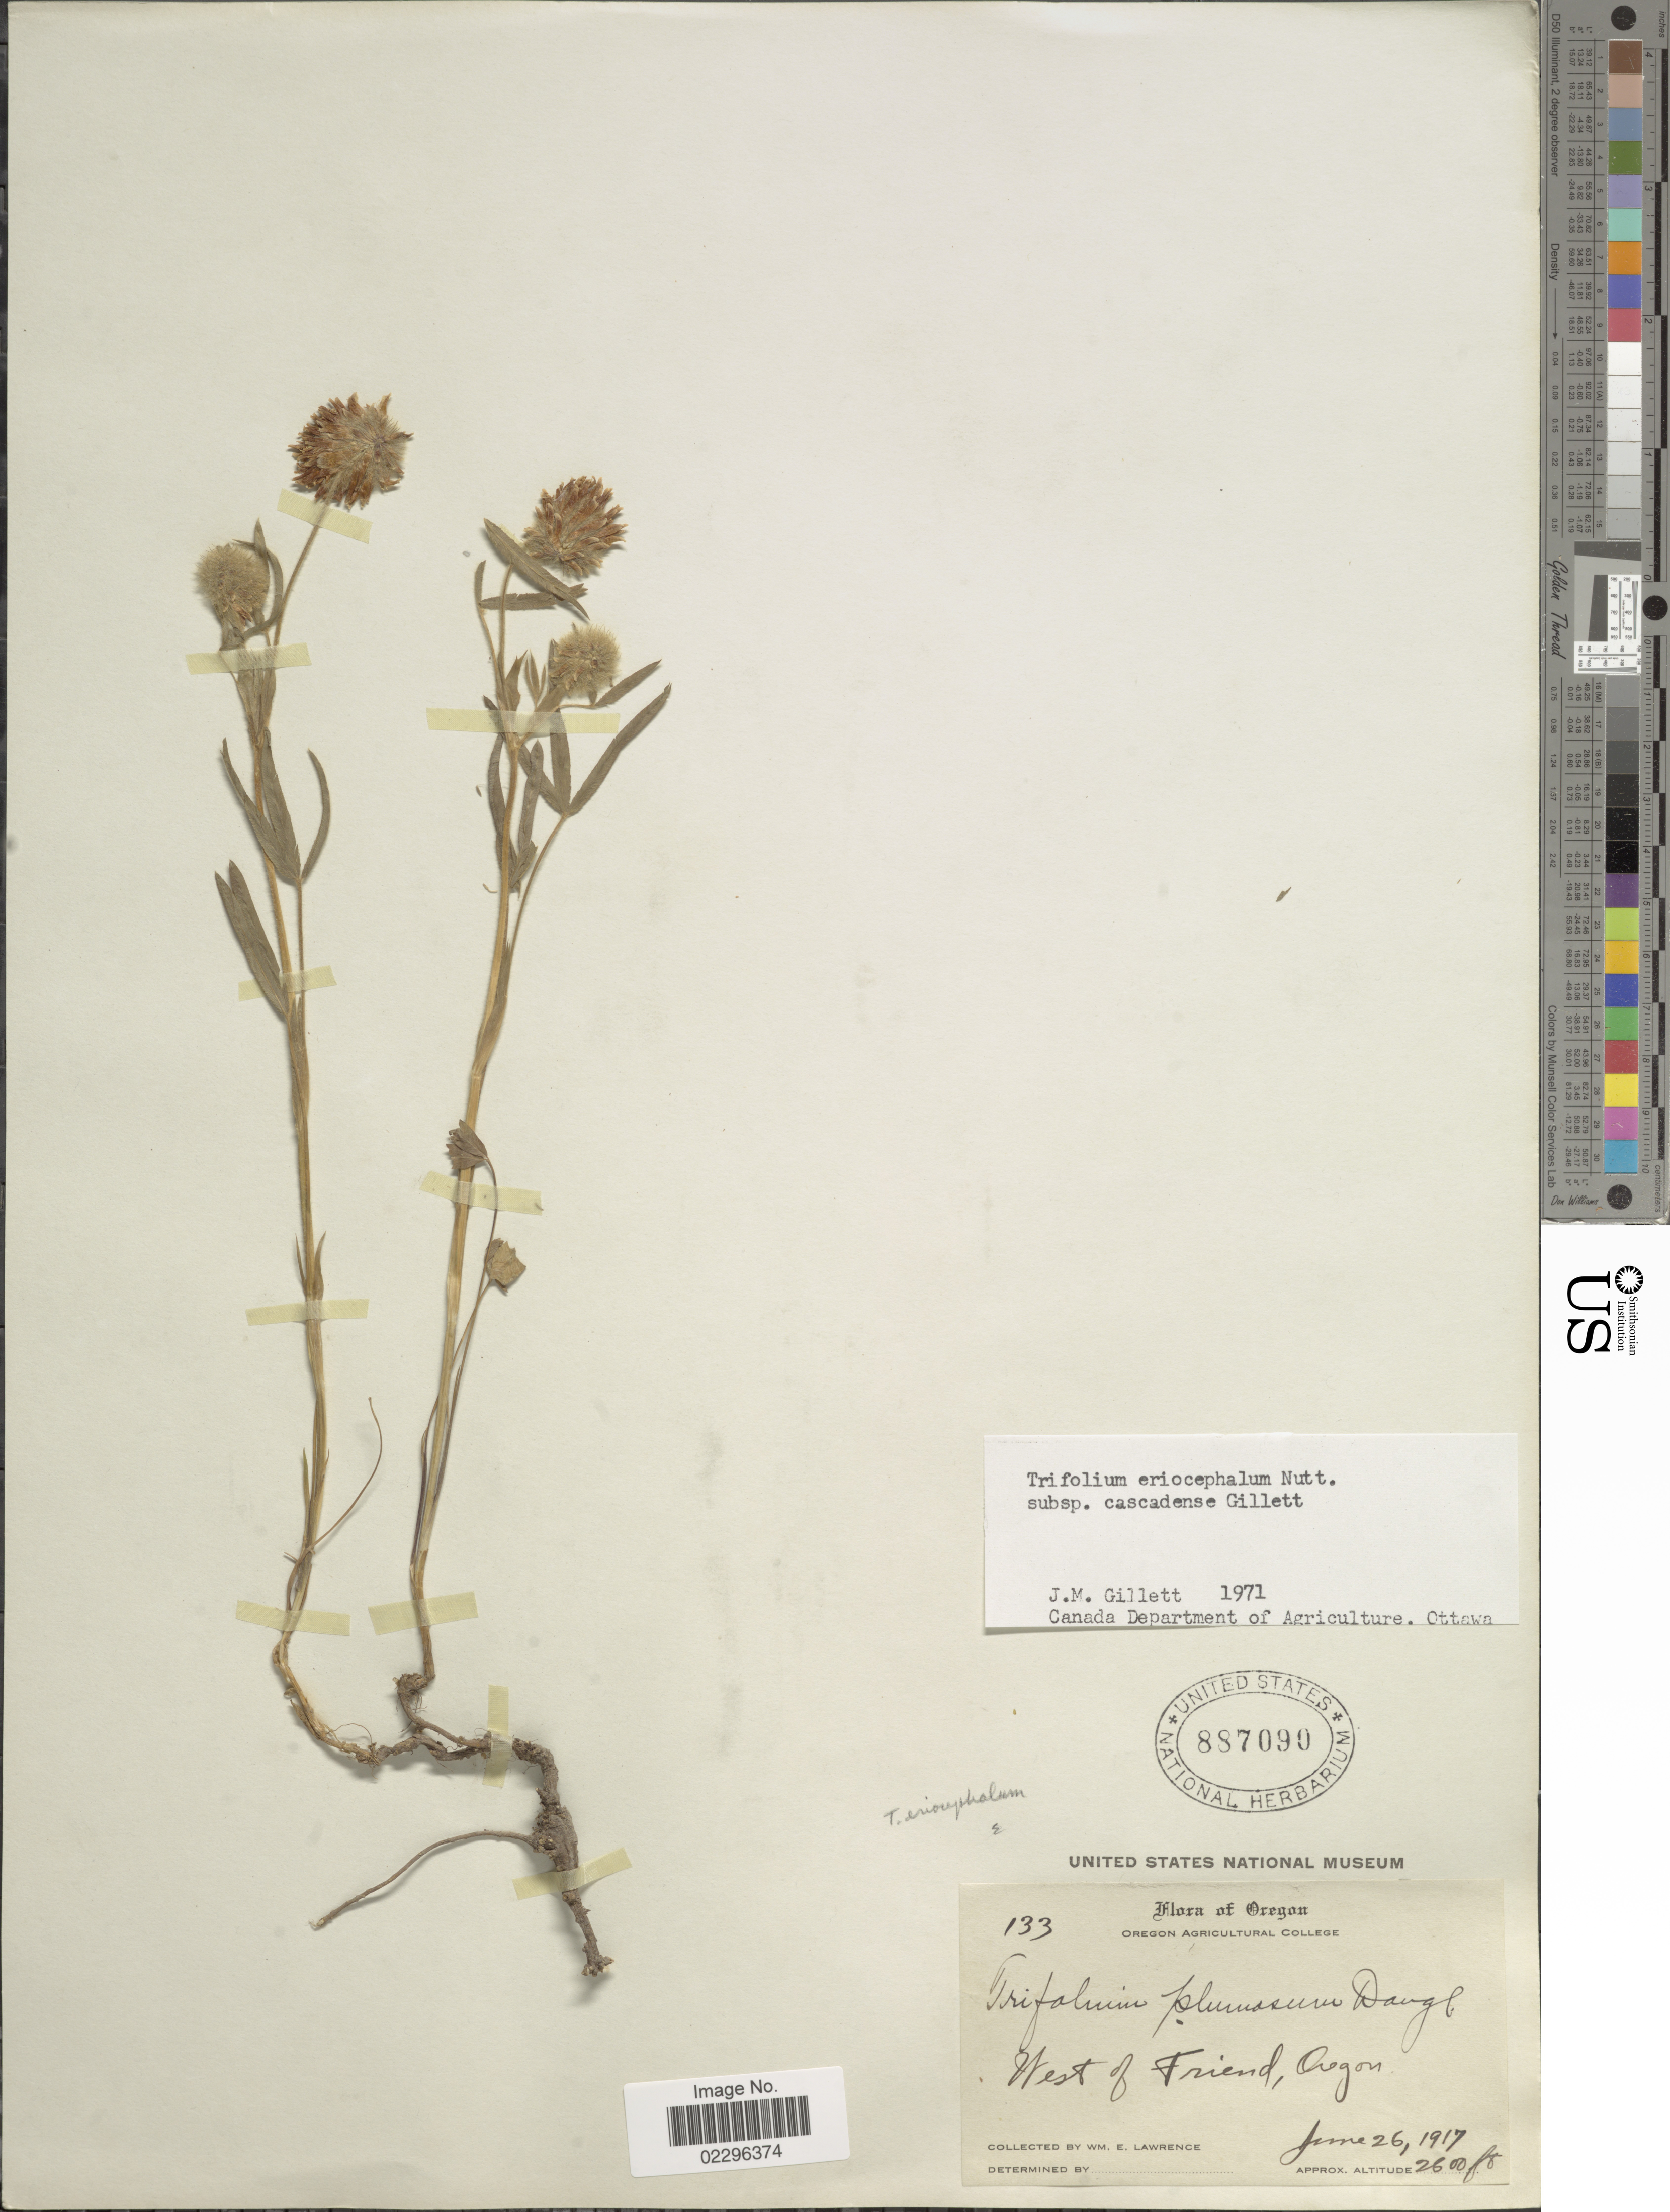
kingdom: Plantae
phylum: Tracheophyta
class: Magnoliopsida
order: Fabales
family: Fabaceae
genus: Trifolium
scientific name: Trifolium eriocephalum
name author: Nutt.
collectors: W. Lawrence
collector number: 133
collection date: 1917-06-26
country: United States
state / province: Oregon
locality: West of Friend.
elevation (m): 792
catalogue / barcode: US 887090